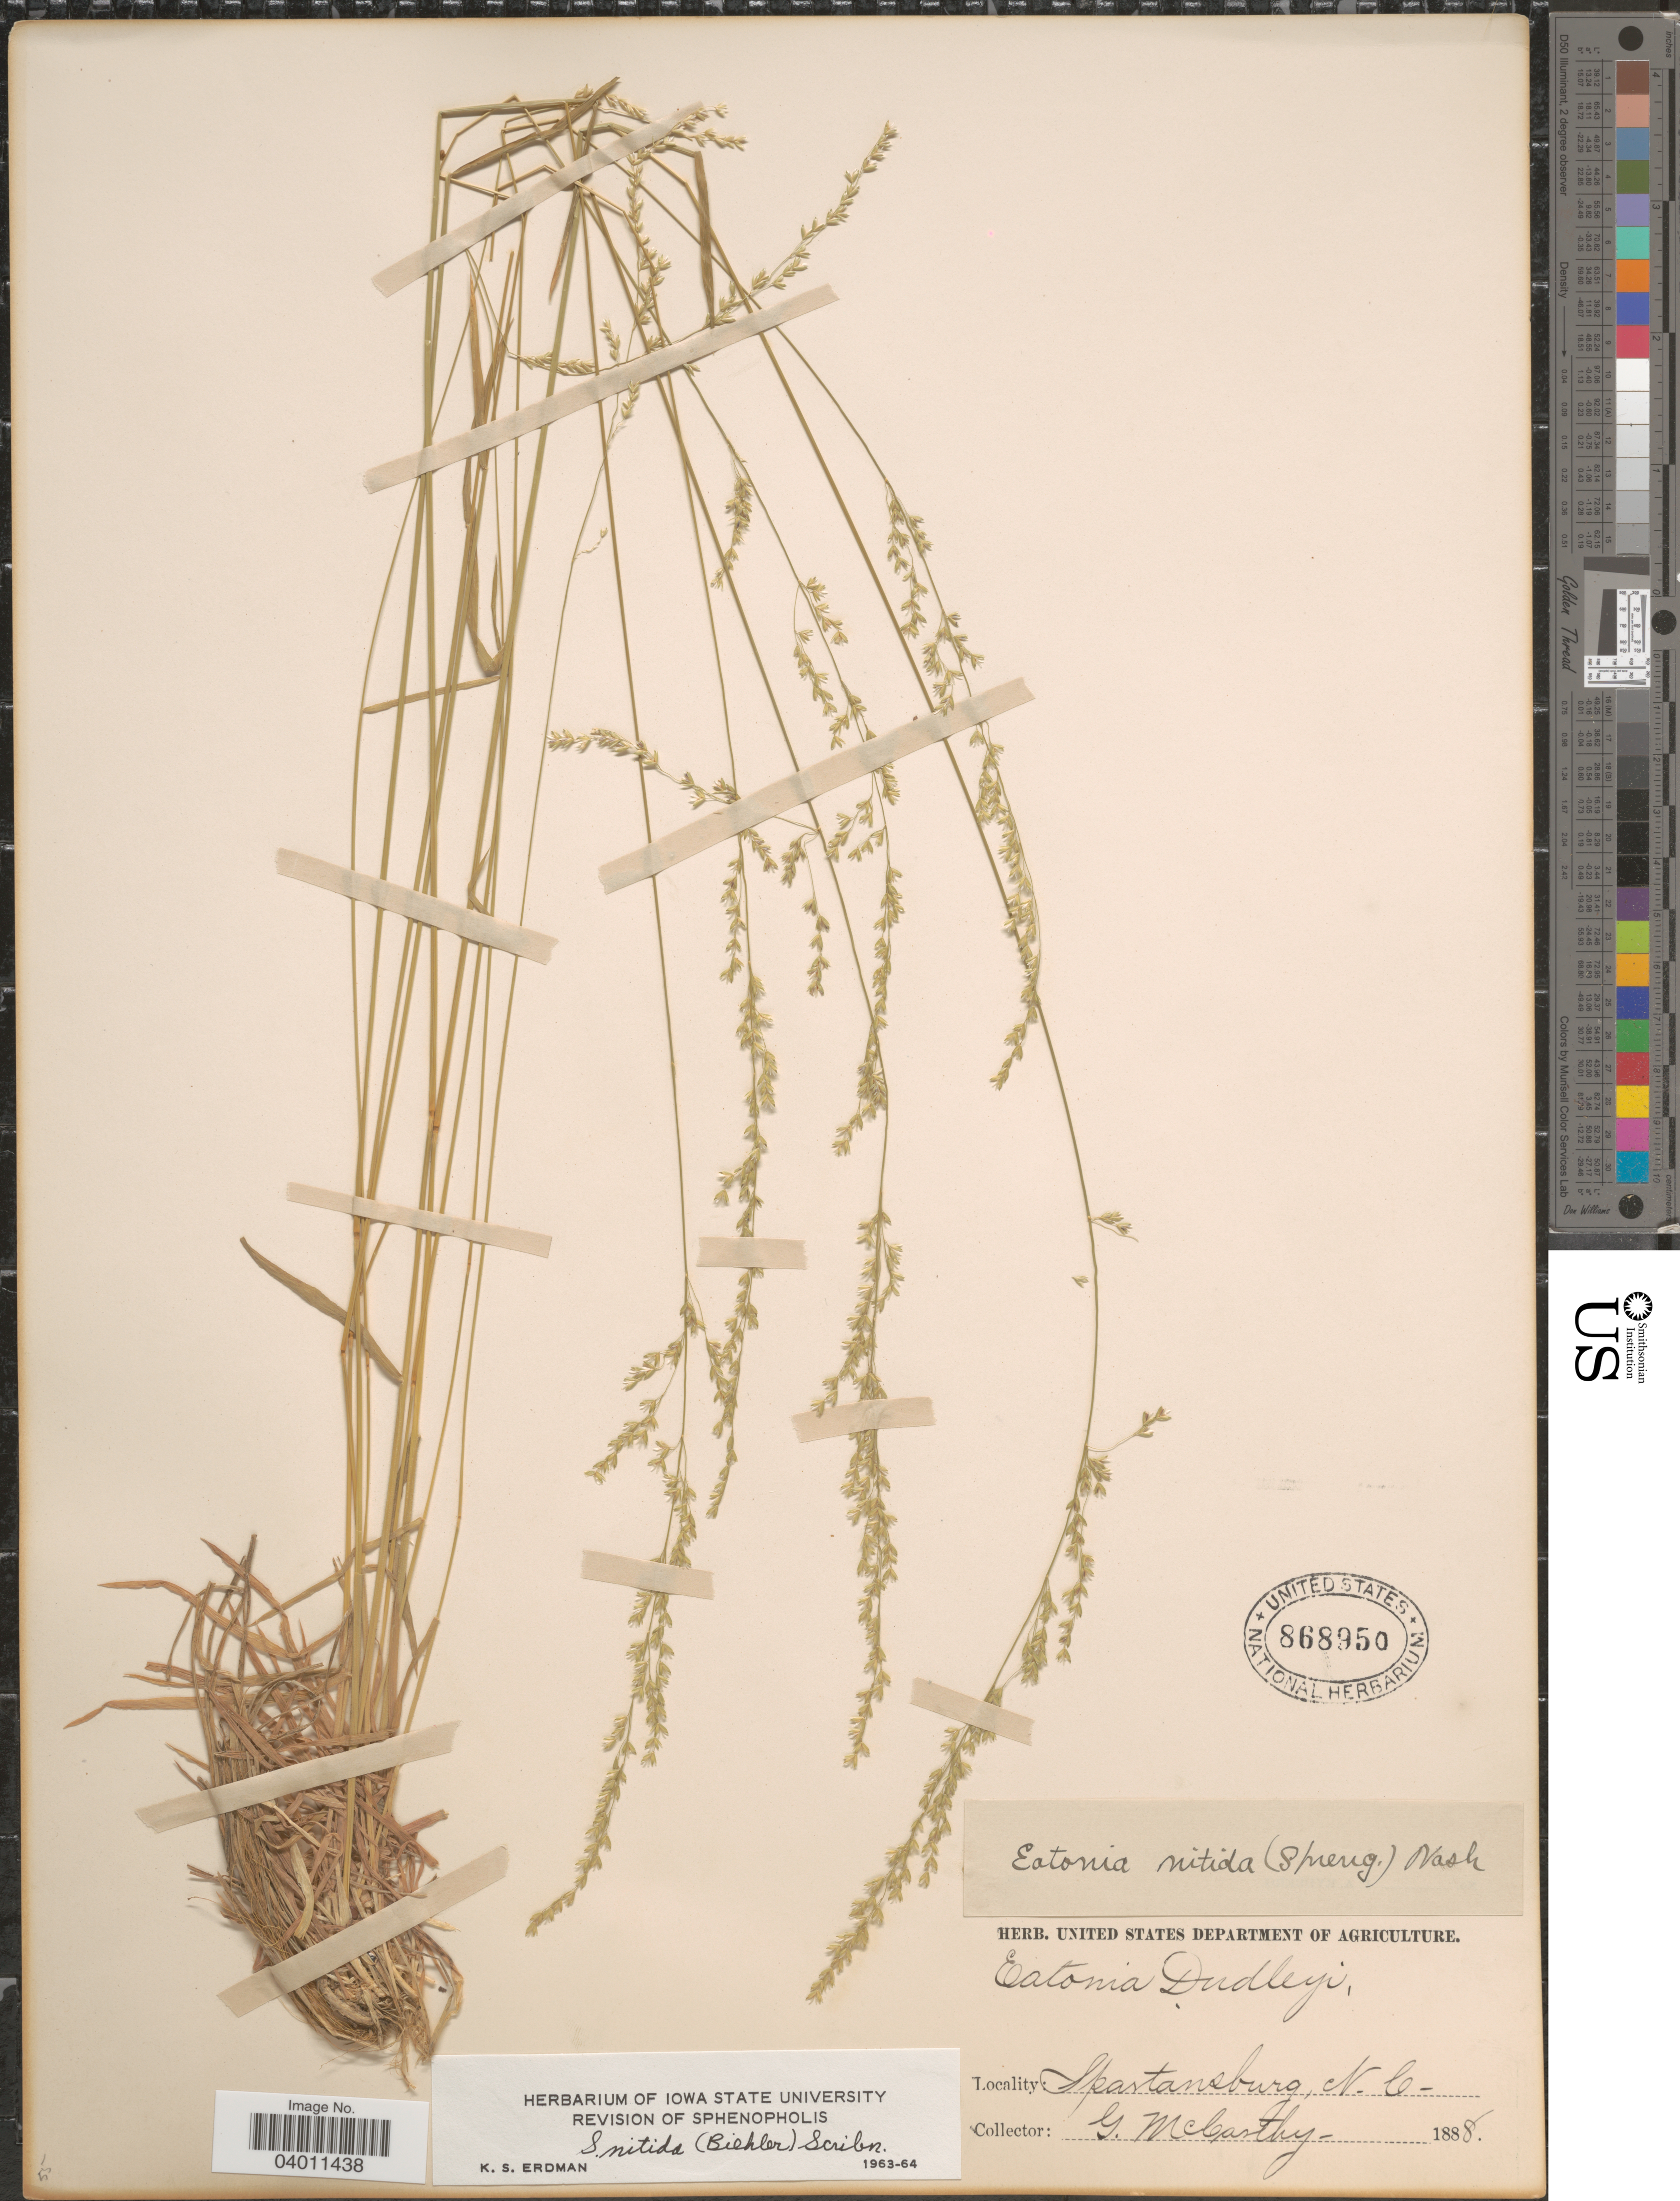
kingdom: Plantae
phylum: Tracheophyta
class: Liliopsida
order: Poales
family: Poaceae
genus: Sphenopholis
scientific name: Sphenopholis nitida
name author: (Biehler) Scribn.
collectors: G. McCarthy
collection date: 1888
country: United States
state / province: North Carolina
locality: Spartansburg.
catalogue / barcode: US 868950